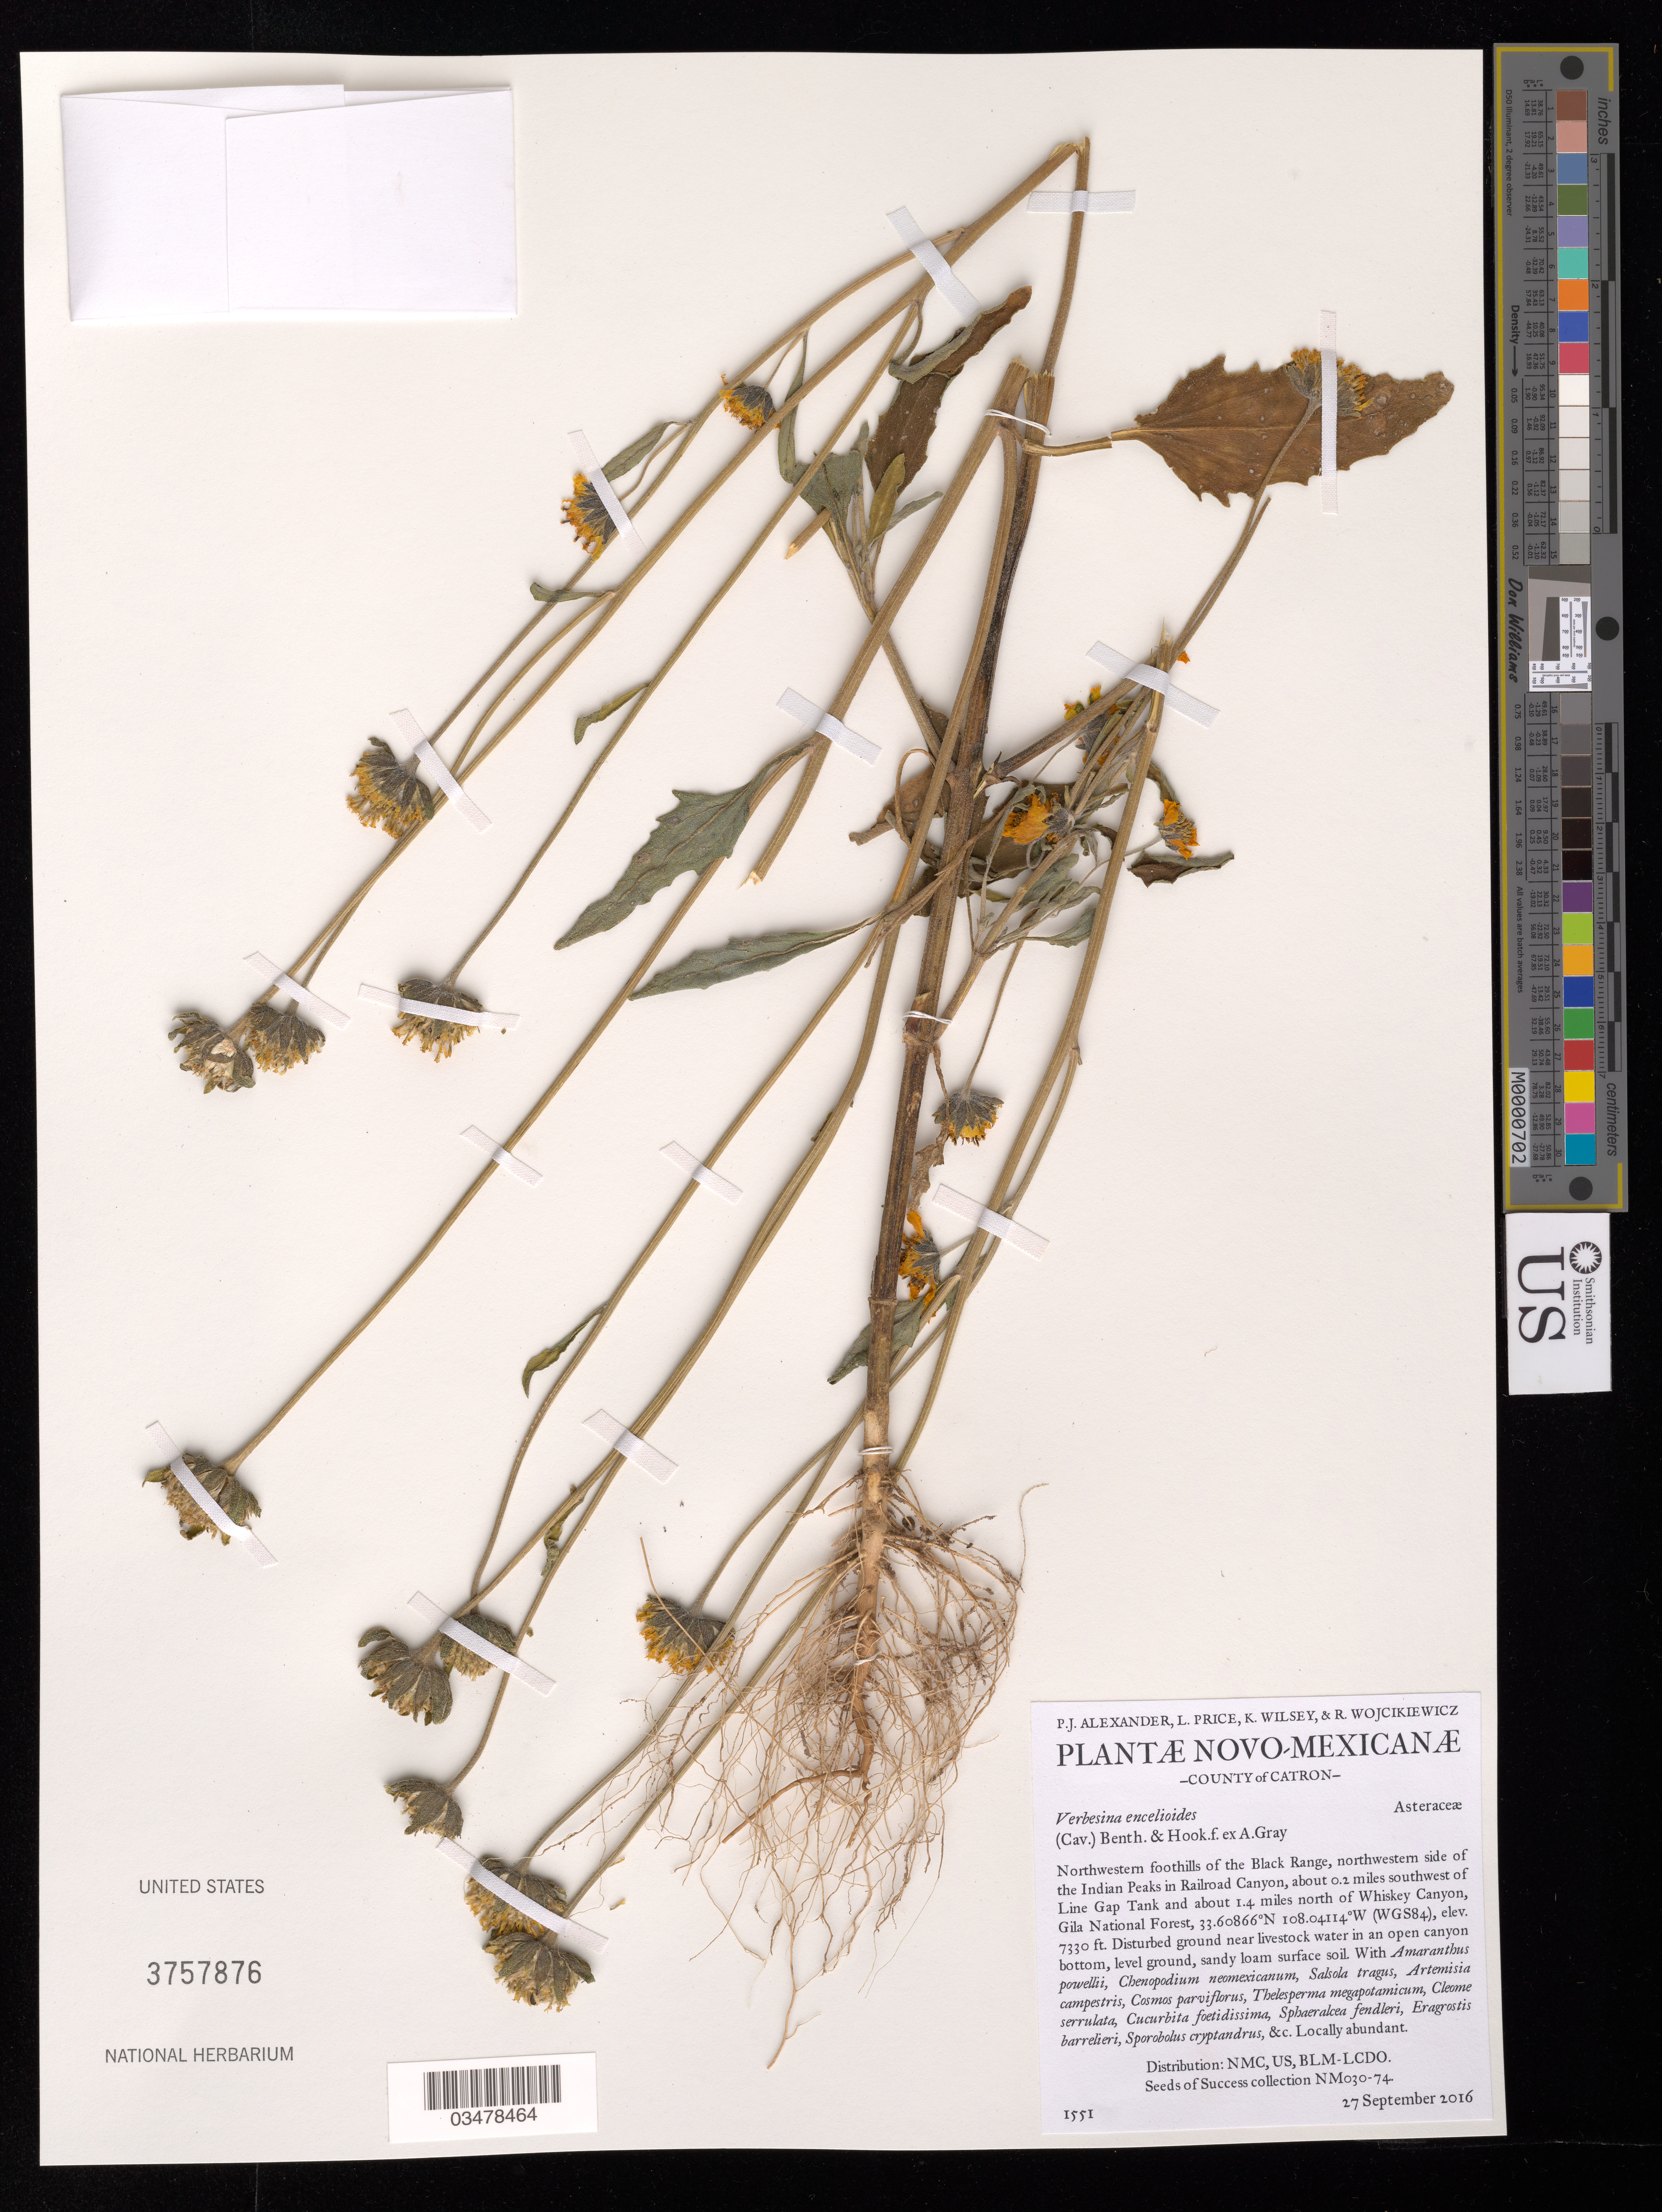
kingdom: Plantae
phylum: Tracheophyta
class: Magnoliopsida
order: Asterales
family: Asteraceae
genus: Verbesina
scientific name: Verbesina encelioides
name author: (Cav.) Benth. & Hook. ex A. Gray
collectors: P. Alexander, L. Price, K. Wilsey & R. Wojcikiewicz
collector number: NM030-074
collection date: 2016-09-27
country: United States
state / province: New Mexico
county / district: Catron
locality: Gila National Forest: Black Range District, V + T allotment, 00229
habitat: Disturbed ground near livestock water. Ecological site data not available on national forest lands. With Salsola tragus, Artemisia campestris, Cleome serrulata, etc.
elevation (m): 2234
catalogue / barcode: US 3757876